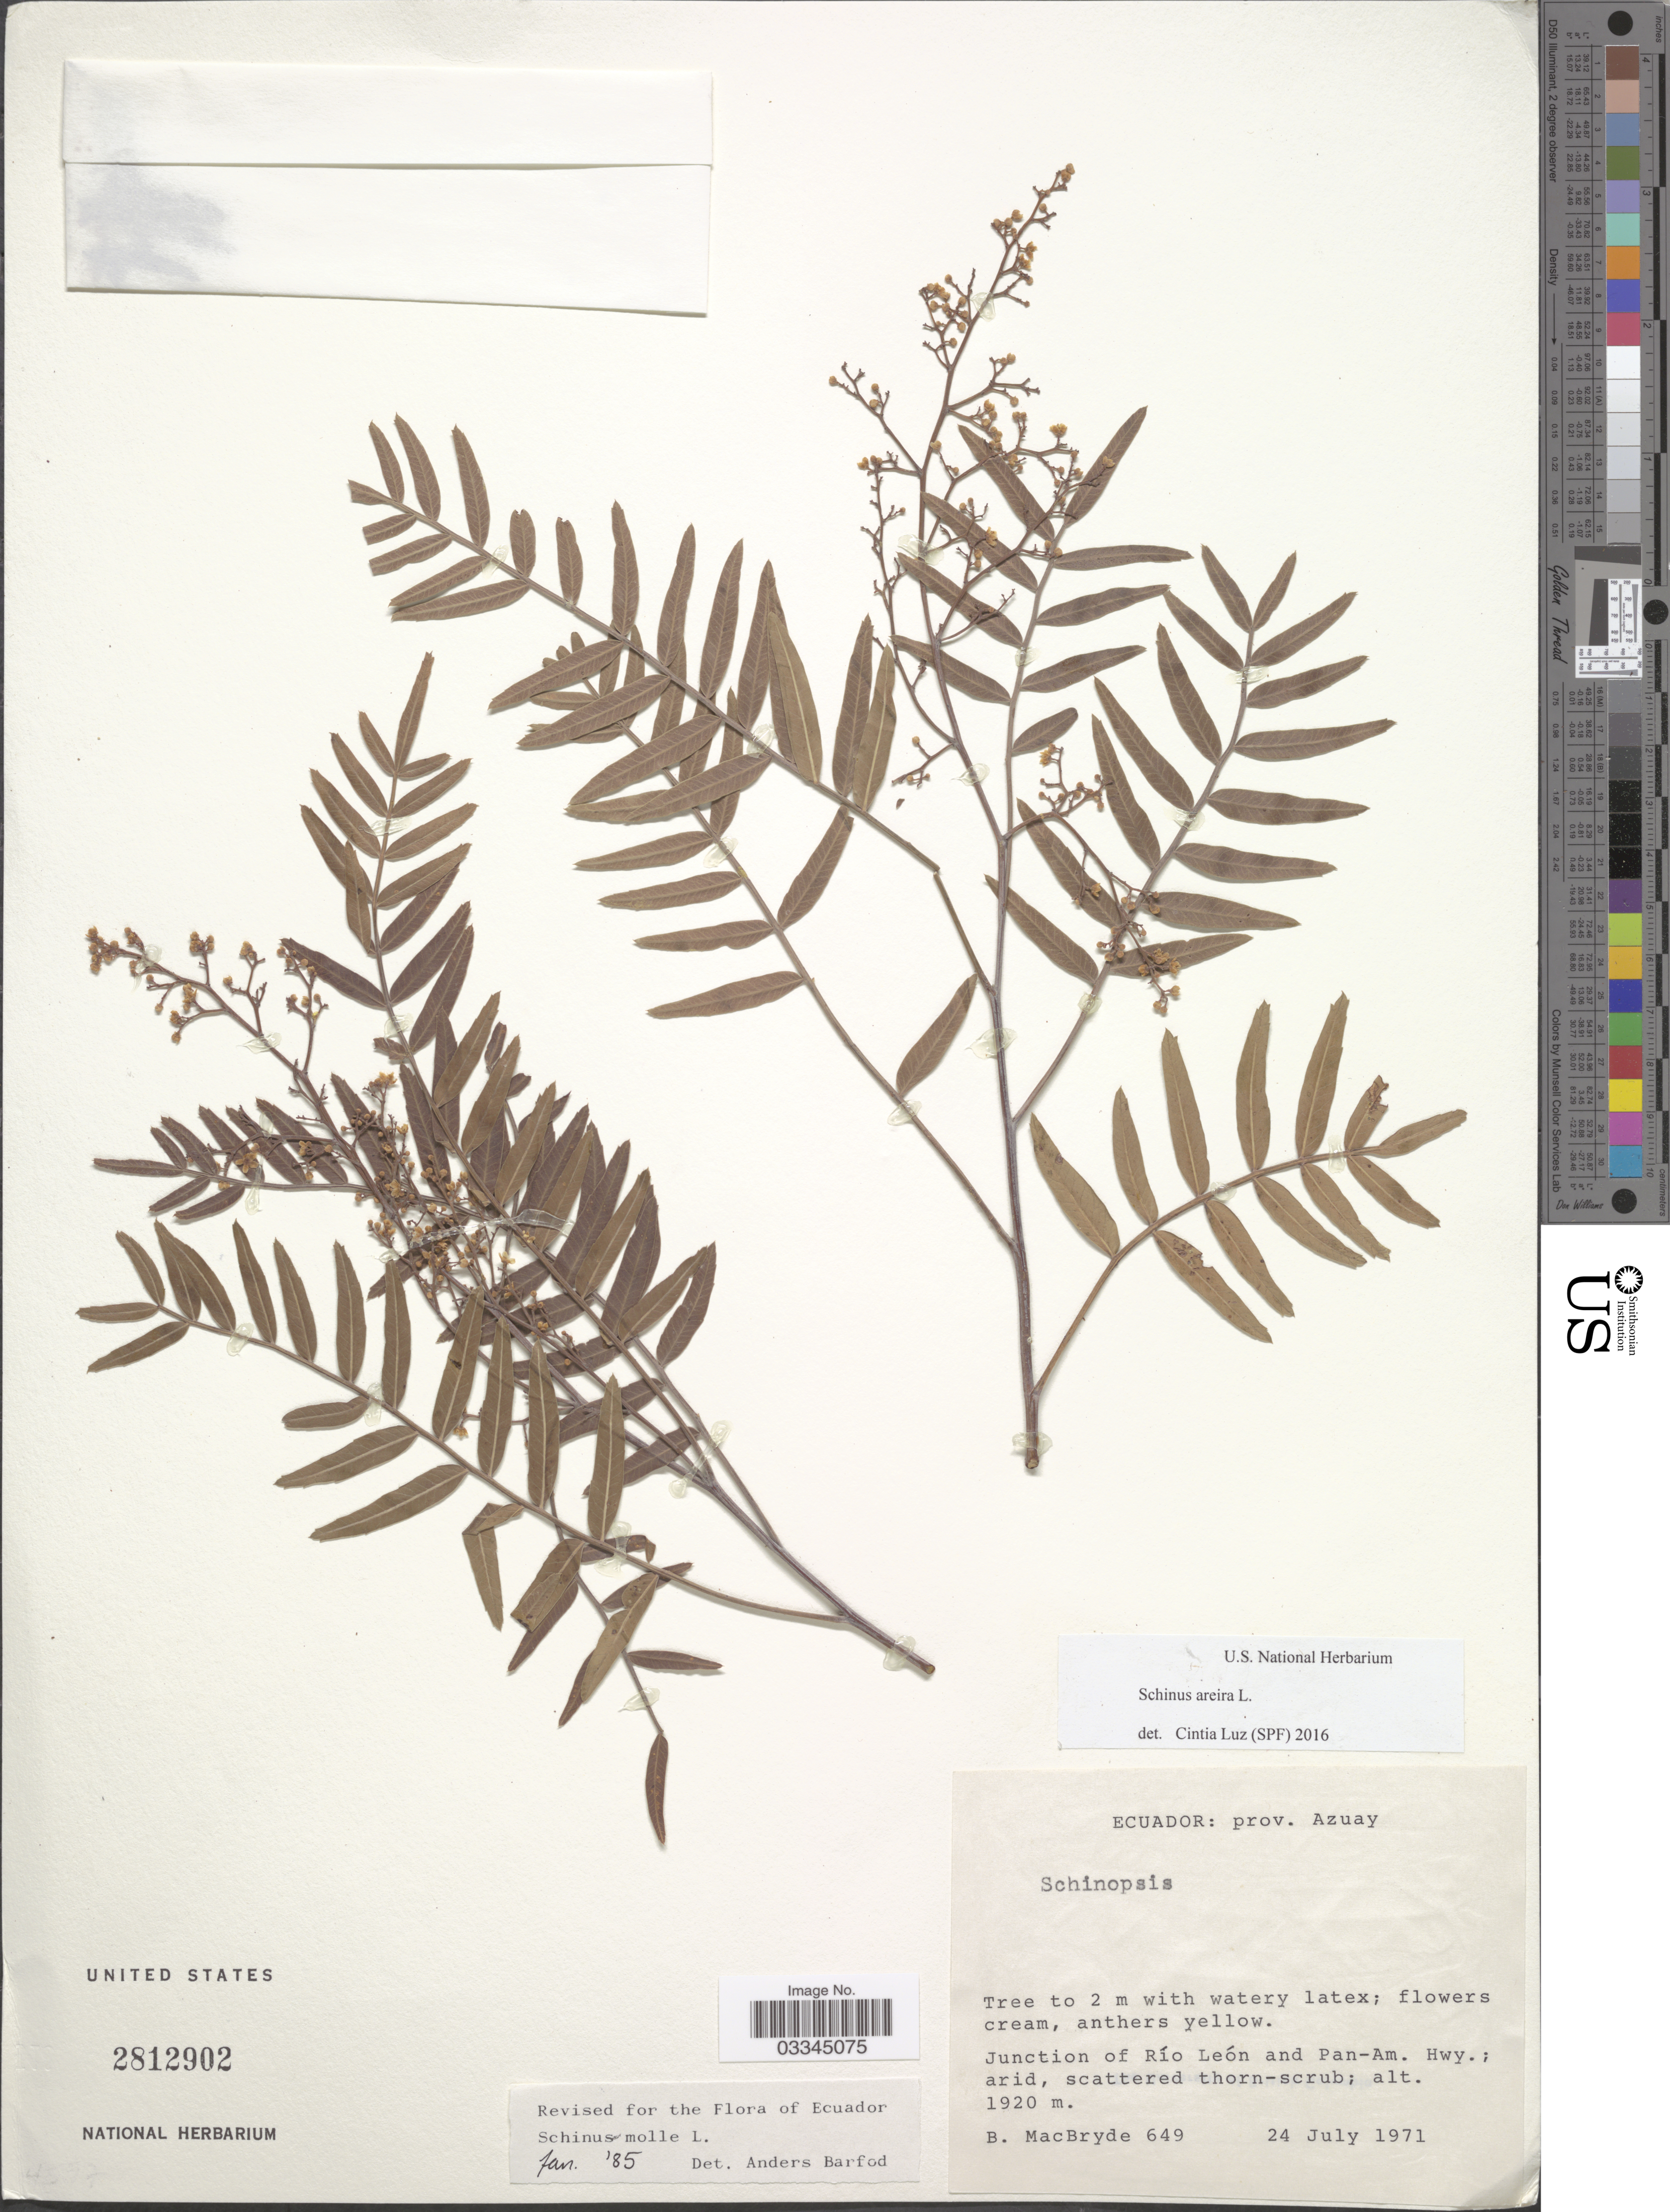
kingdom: Plantae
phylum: Tracheophyta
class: Magnoliopsida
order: Sapindales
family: Anacardiaceae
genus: Schinus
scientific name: Schinus areira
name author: L.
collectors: B. MacBryde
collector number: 649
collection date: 1971-07-24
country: Ecuador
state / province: Azuay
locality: Junction of Río León and Pan-Am. Hwy.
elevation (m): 1920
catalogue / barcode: US 2812902